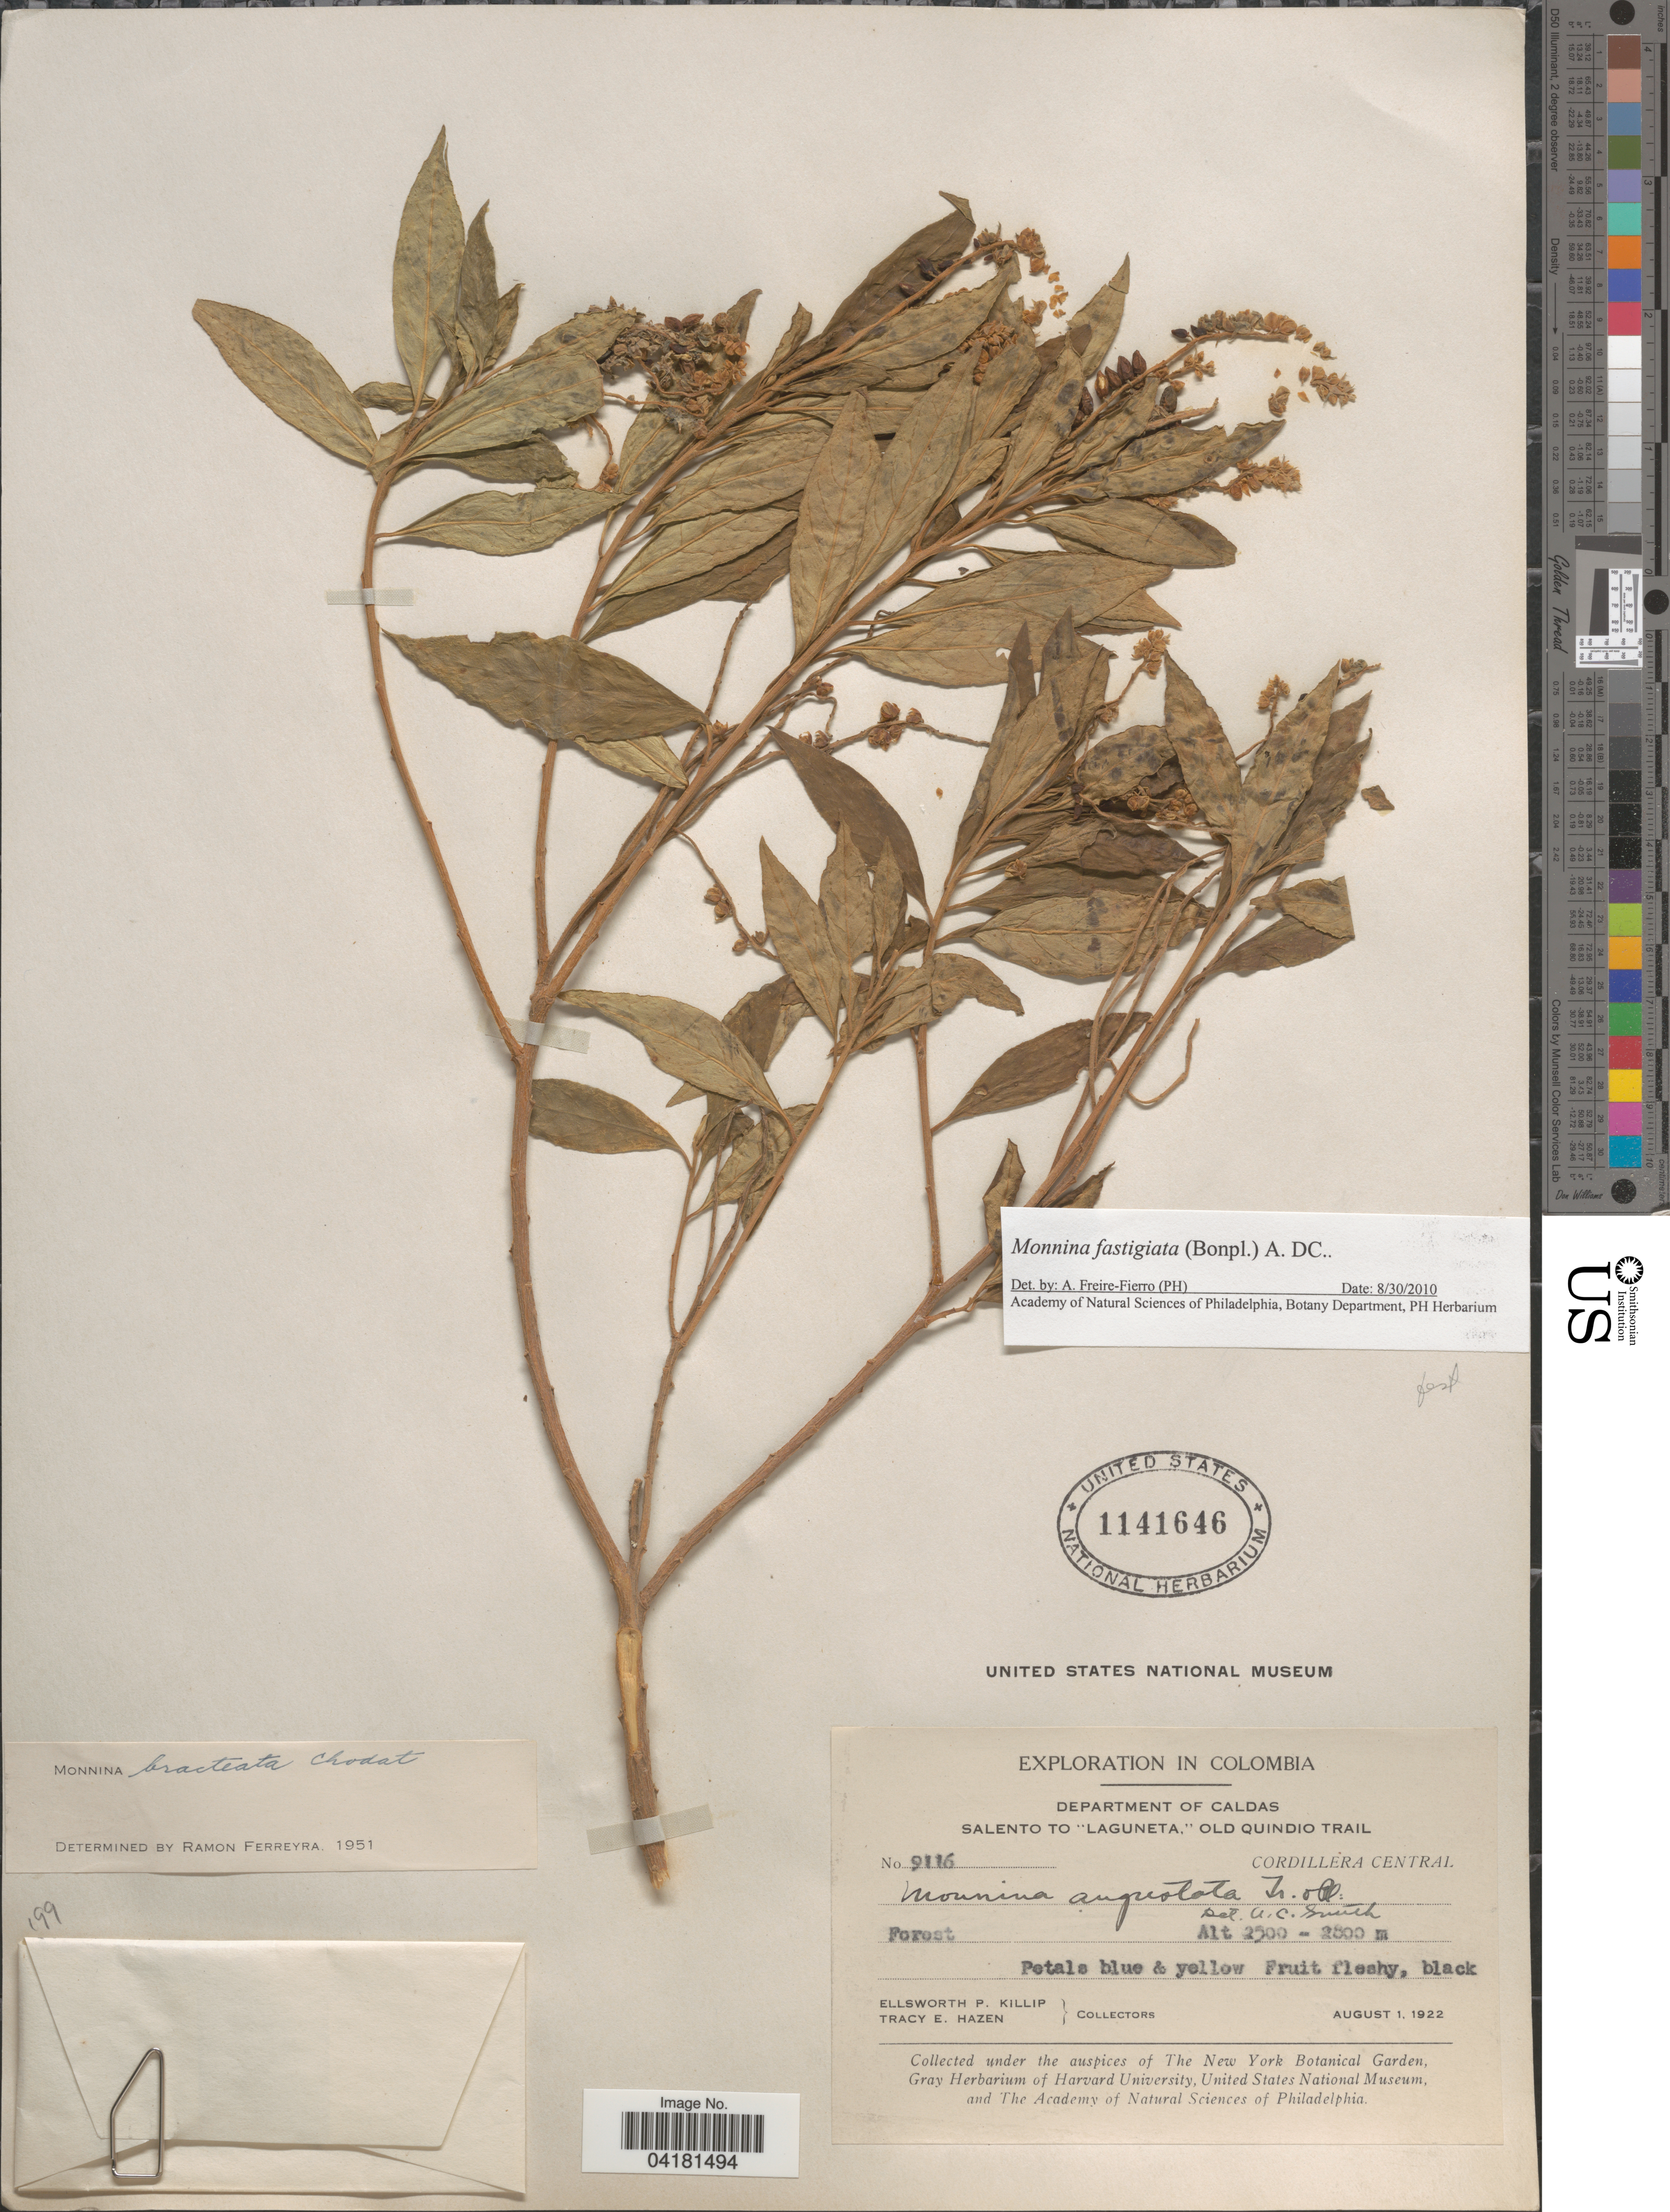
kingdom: Plantae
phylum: Tracheophyta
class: Magnoliopsida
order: Fabales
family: Polygalaceae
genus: Monnina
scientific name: Monnina fastigiata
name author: (Bonpl.) DC.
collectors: E. P. Killip & T. E. Hazen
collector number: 9116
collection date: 1922-08-01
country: Colombia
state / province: Caldas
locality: Exploration in Colombia. Department of Caldas. Salento to "Laguneta," Old Quindio Trail. Cordillera Central.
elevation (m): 2500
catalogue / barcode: US 1141646